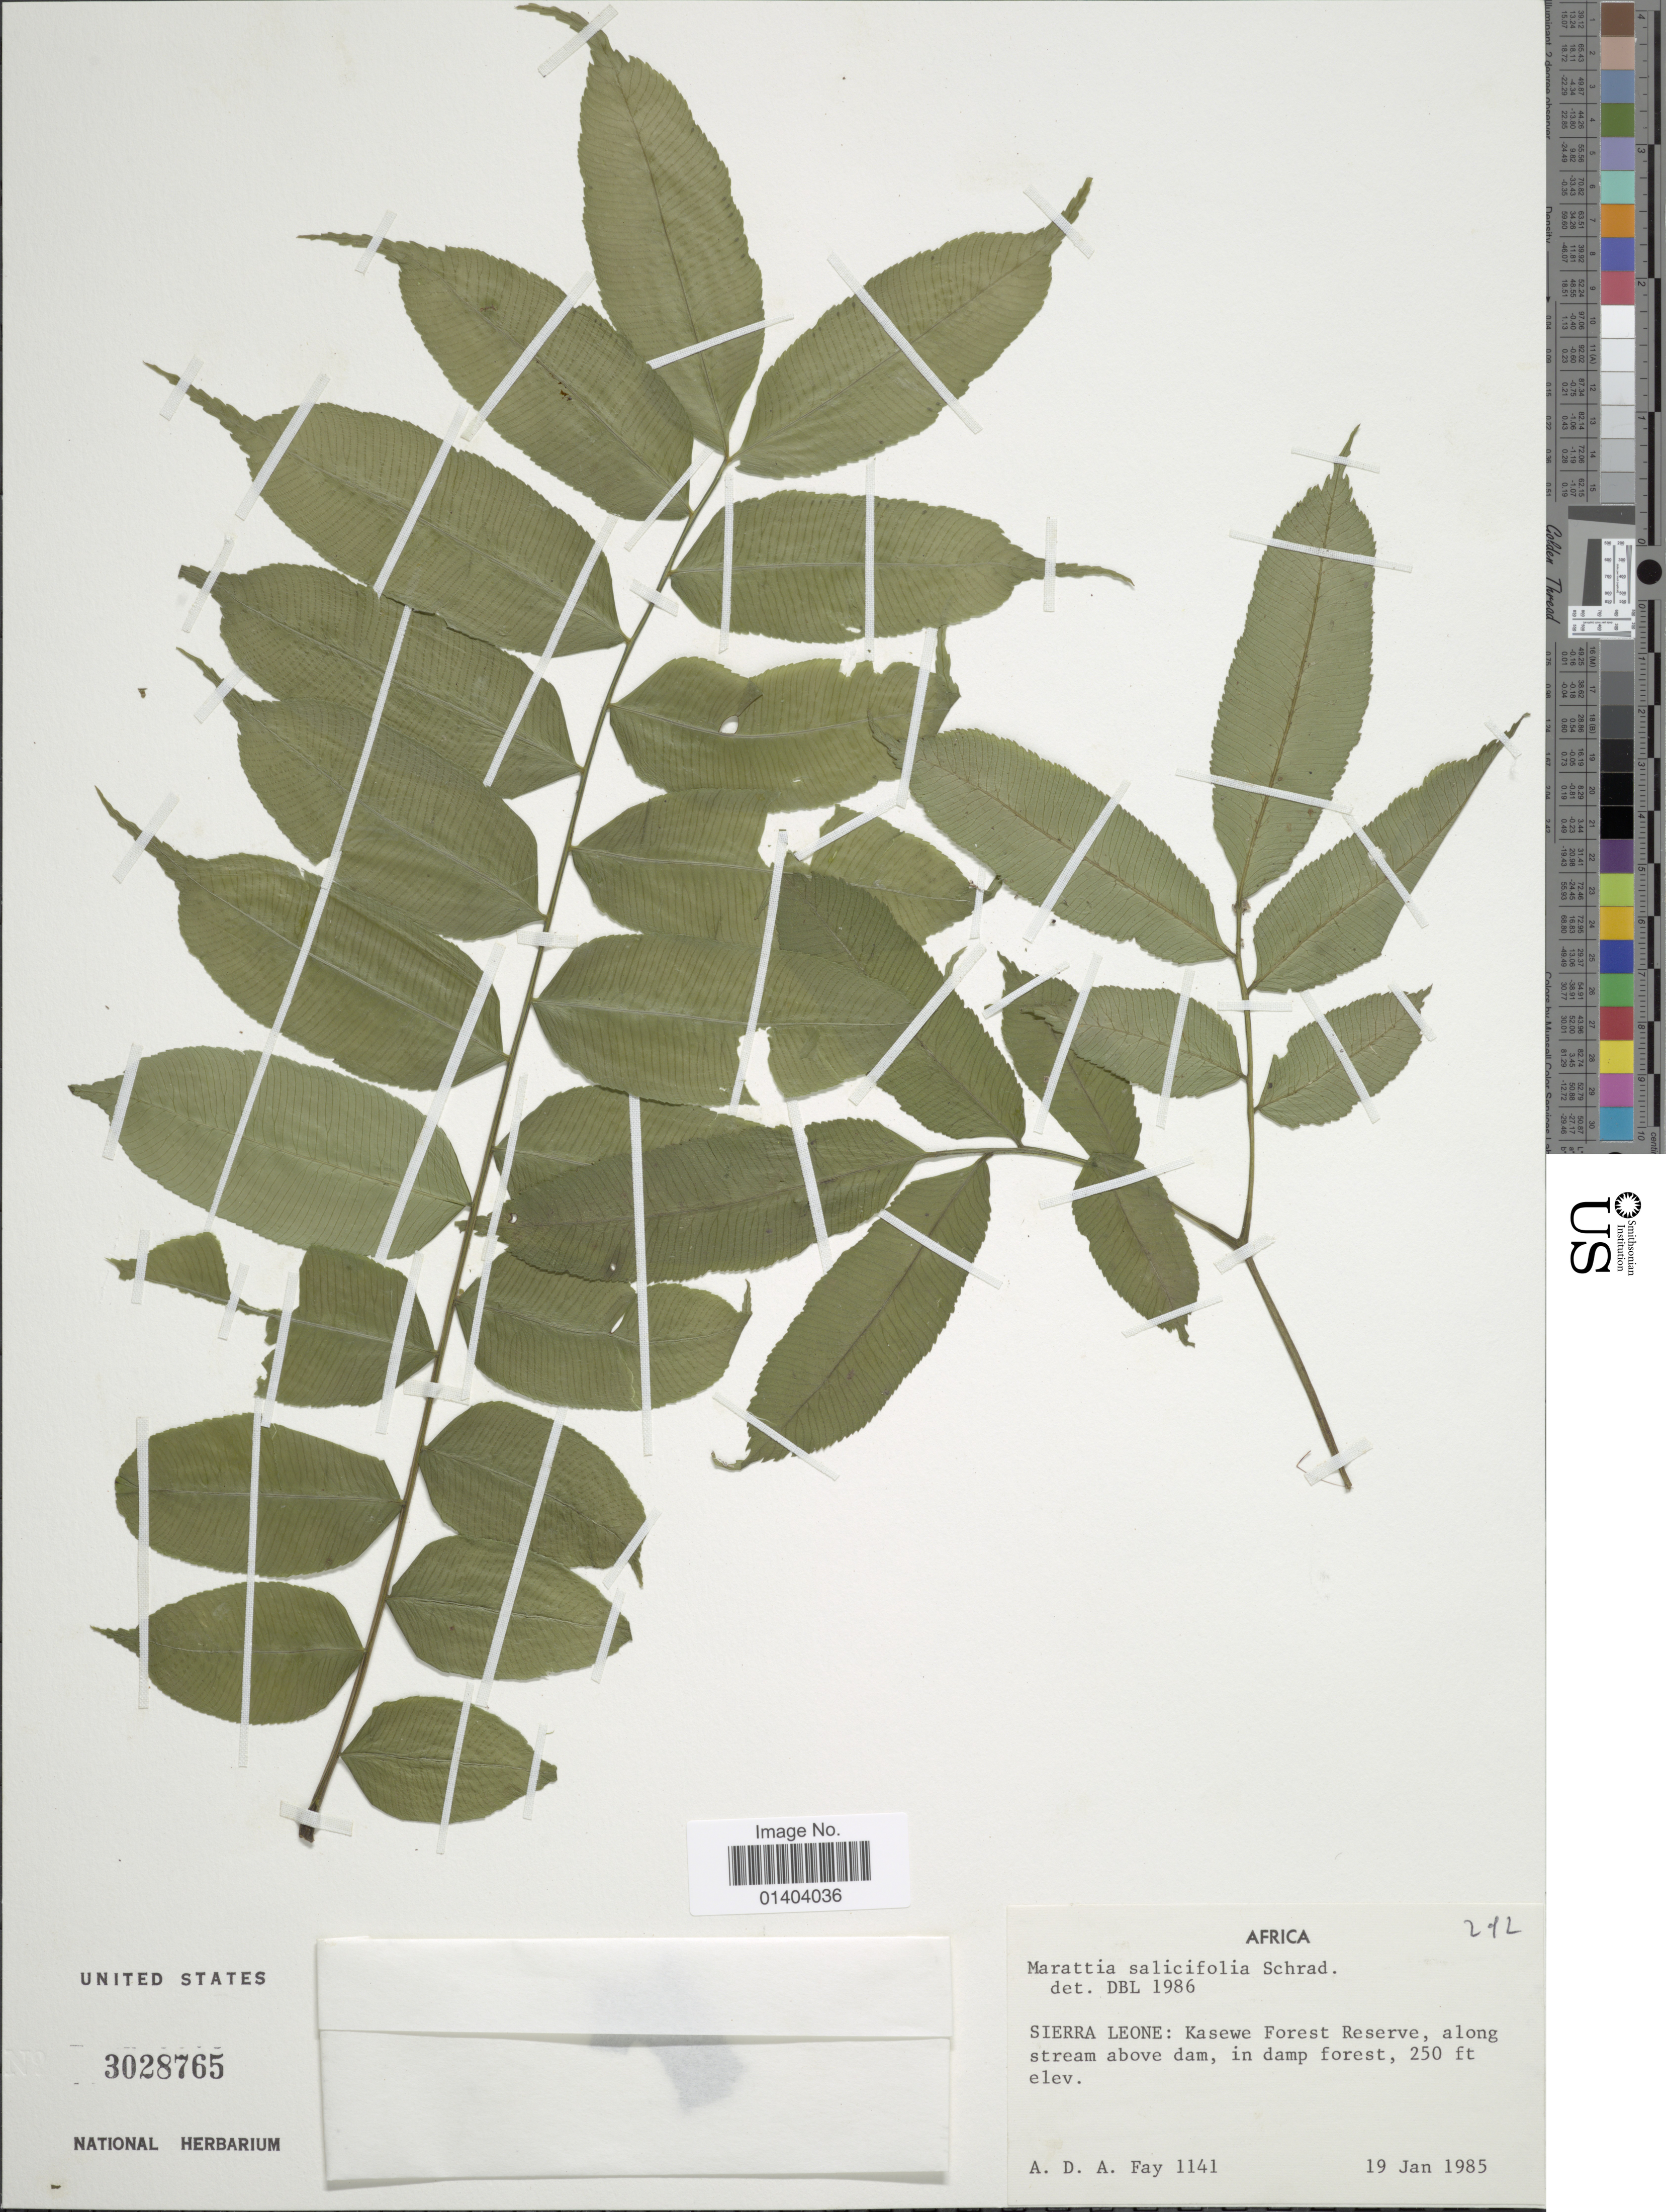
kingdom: Plantae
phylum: Tracheophyta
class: Polypodiopsida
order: Marattiales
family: Marattiaceae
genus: Ptisana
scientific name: Ptisana fraxinea var. salicifolia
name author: (Schrad.) Murdock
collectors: A. Fay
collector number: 1141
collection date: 1985-01-19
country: Sierra Leone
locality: Kasewe Forest Reserve, along stream above dam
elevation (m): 76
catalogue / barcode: US 3028765